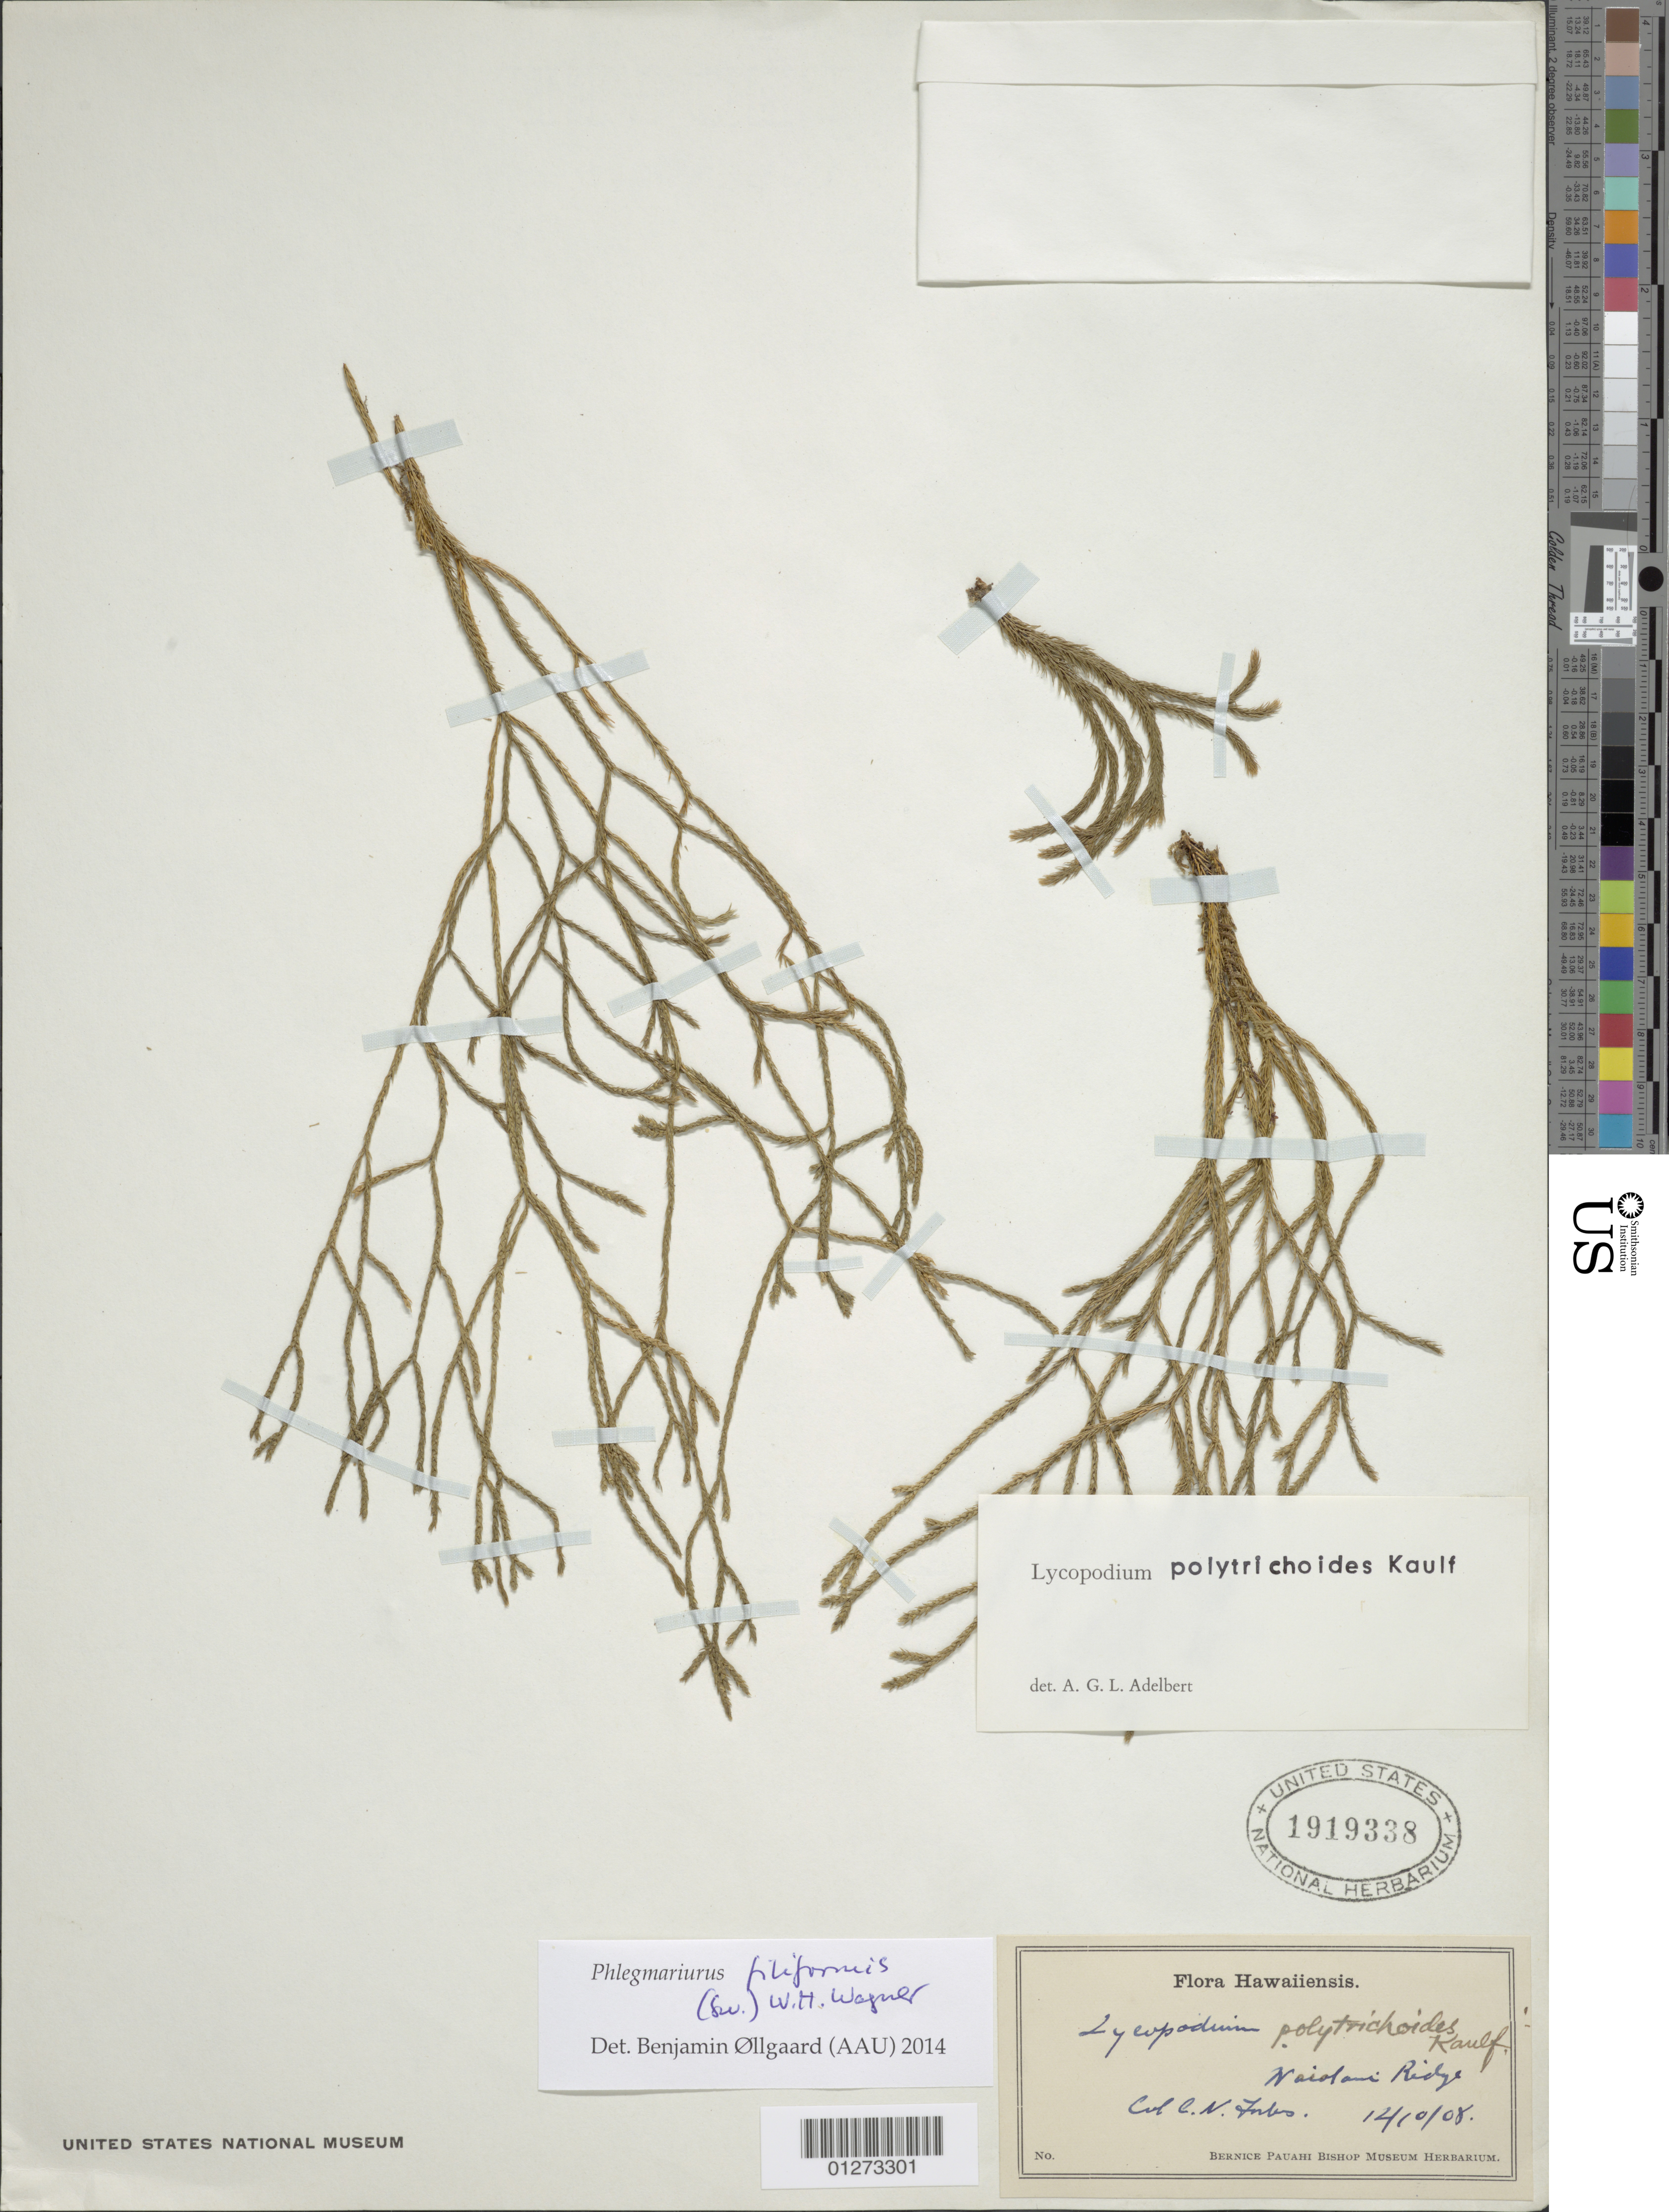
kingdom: Plantae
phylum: Tracheophyta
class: Lycopodiopsida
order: Lycopodiales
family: Lycopodiaceae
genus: Phlegmariurus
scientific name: Phlegmariurus filiformis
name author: (Sw.) W.H. Wagner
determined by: Field, A. R.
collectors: C. N. Forbes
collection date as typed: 12/10/08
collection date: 1908-10-12 or 1908-12-10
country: United States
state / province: Hawaii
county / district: Honolulu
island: Oahu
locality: Waiolani Ridge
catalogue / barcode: US 1919338